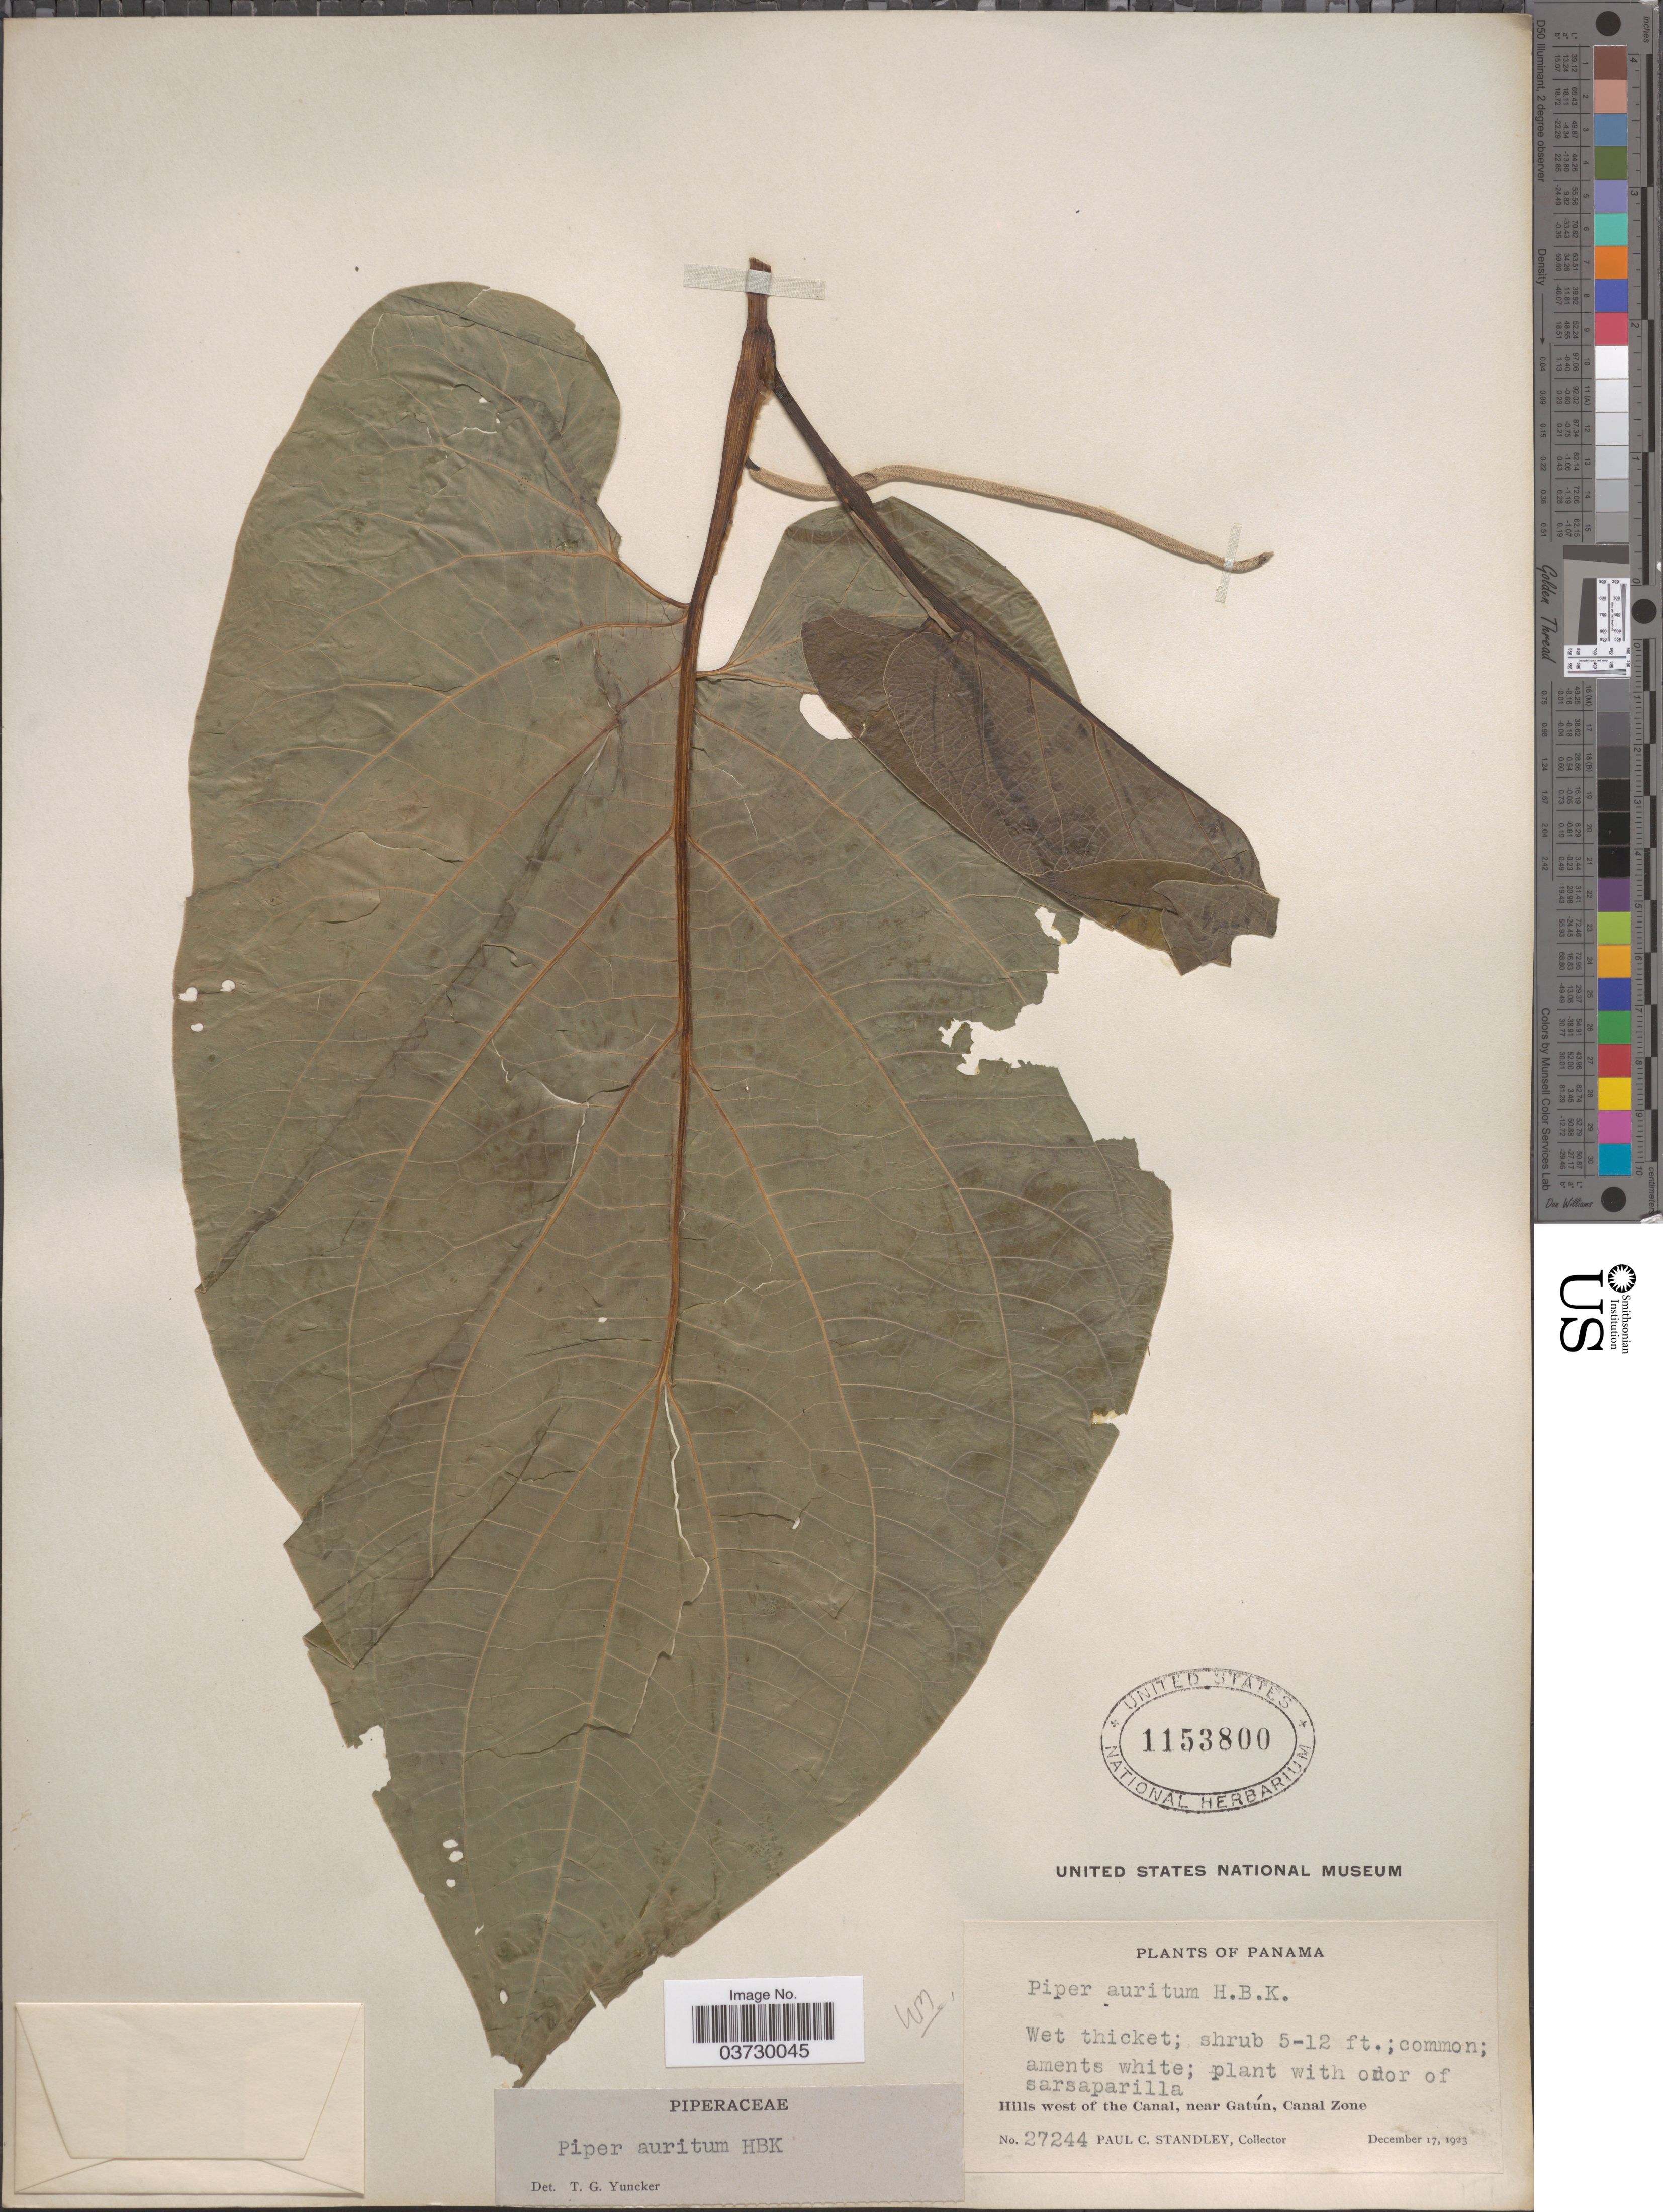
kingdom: Plantae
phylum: Tracheophyta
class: Magnoliopsida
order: Piperales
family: Piperaceae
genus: Piper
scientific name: Piper auritum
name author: Kunth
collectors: P. C. Standley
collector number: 27244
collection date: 1923-12-17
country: Panama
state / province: Colón / Panamá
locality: Hills west of the Canal, near Gatún, Canal Zone.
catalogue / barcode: US 1153800